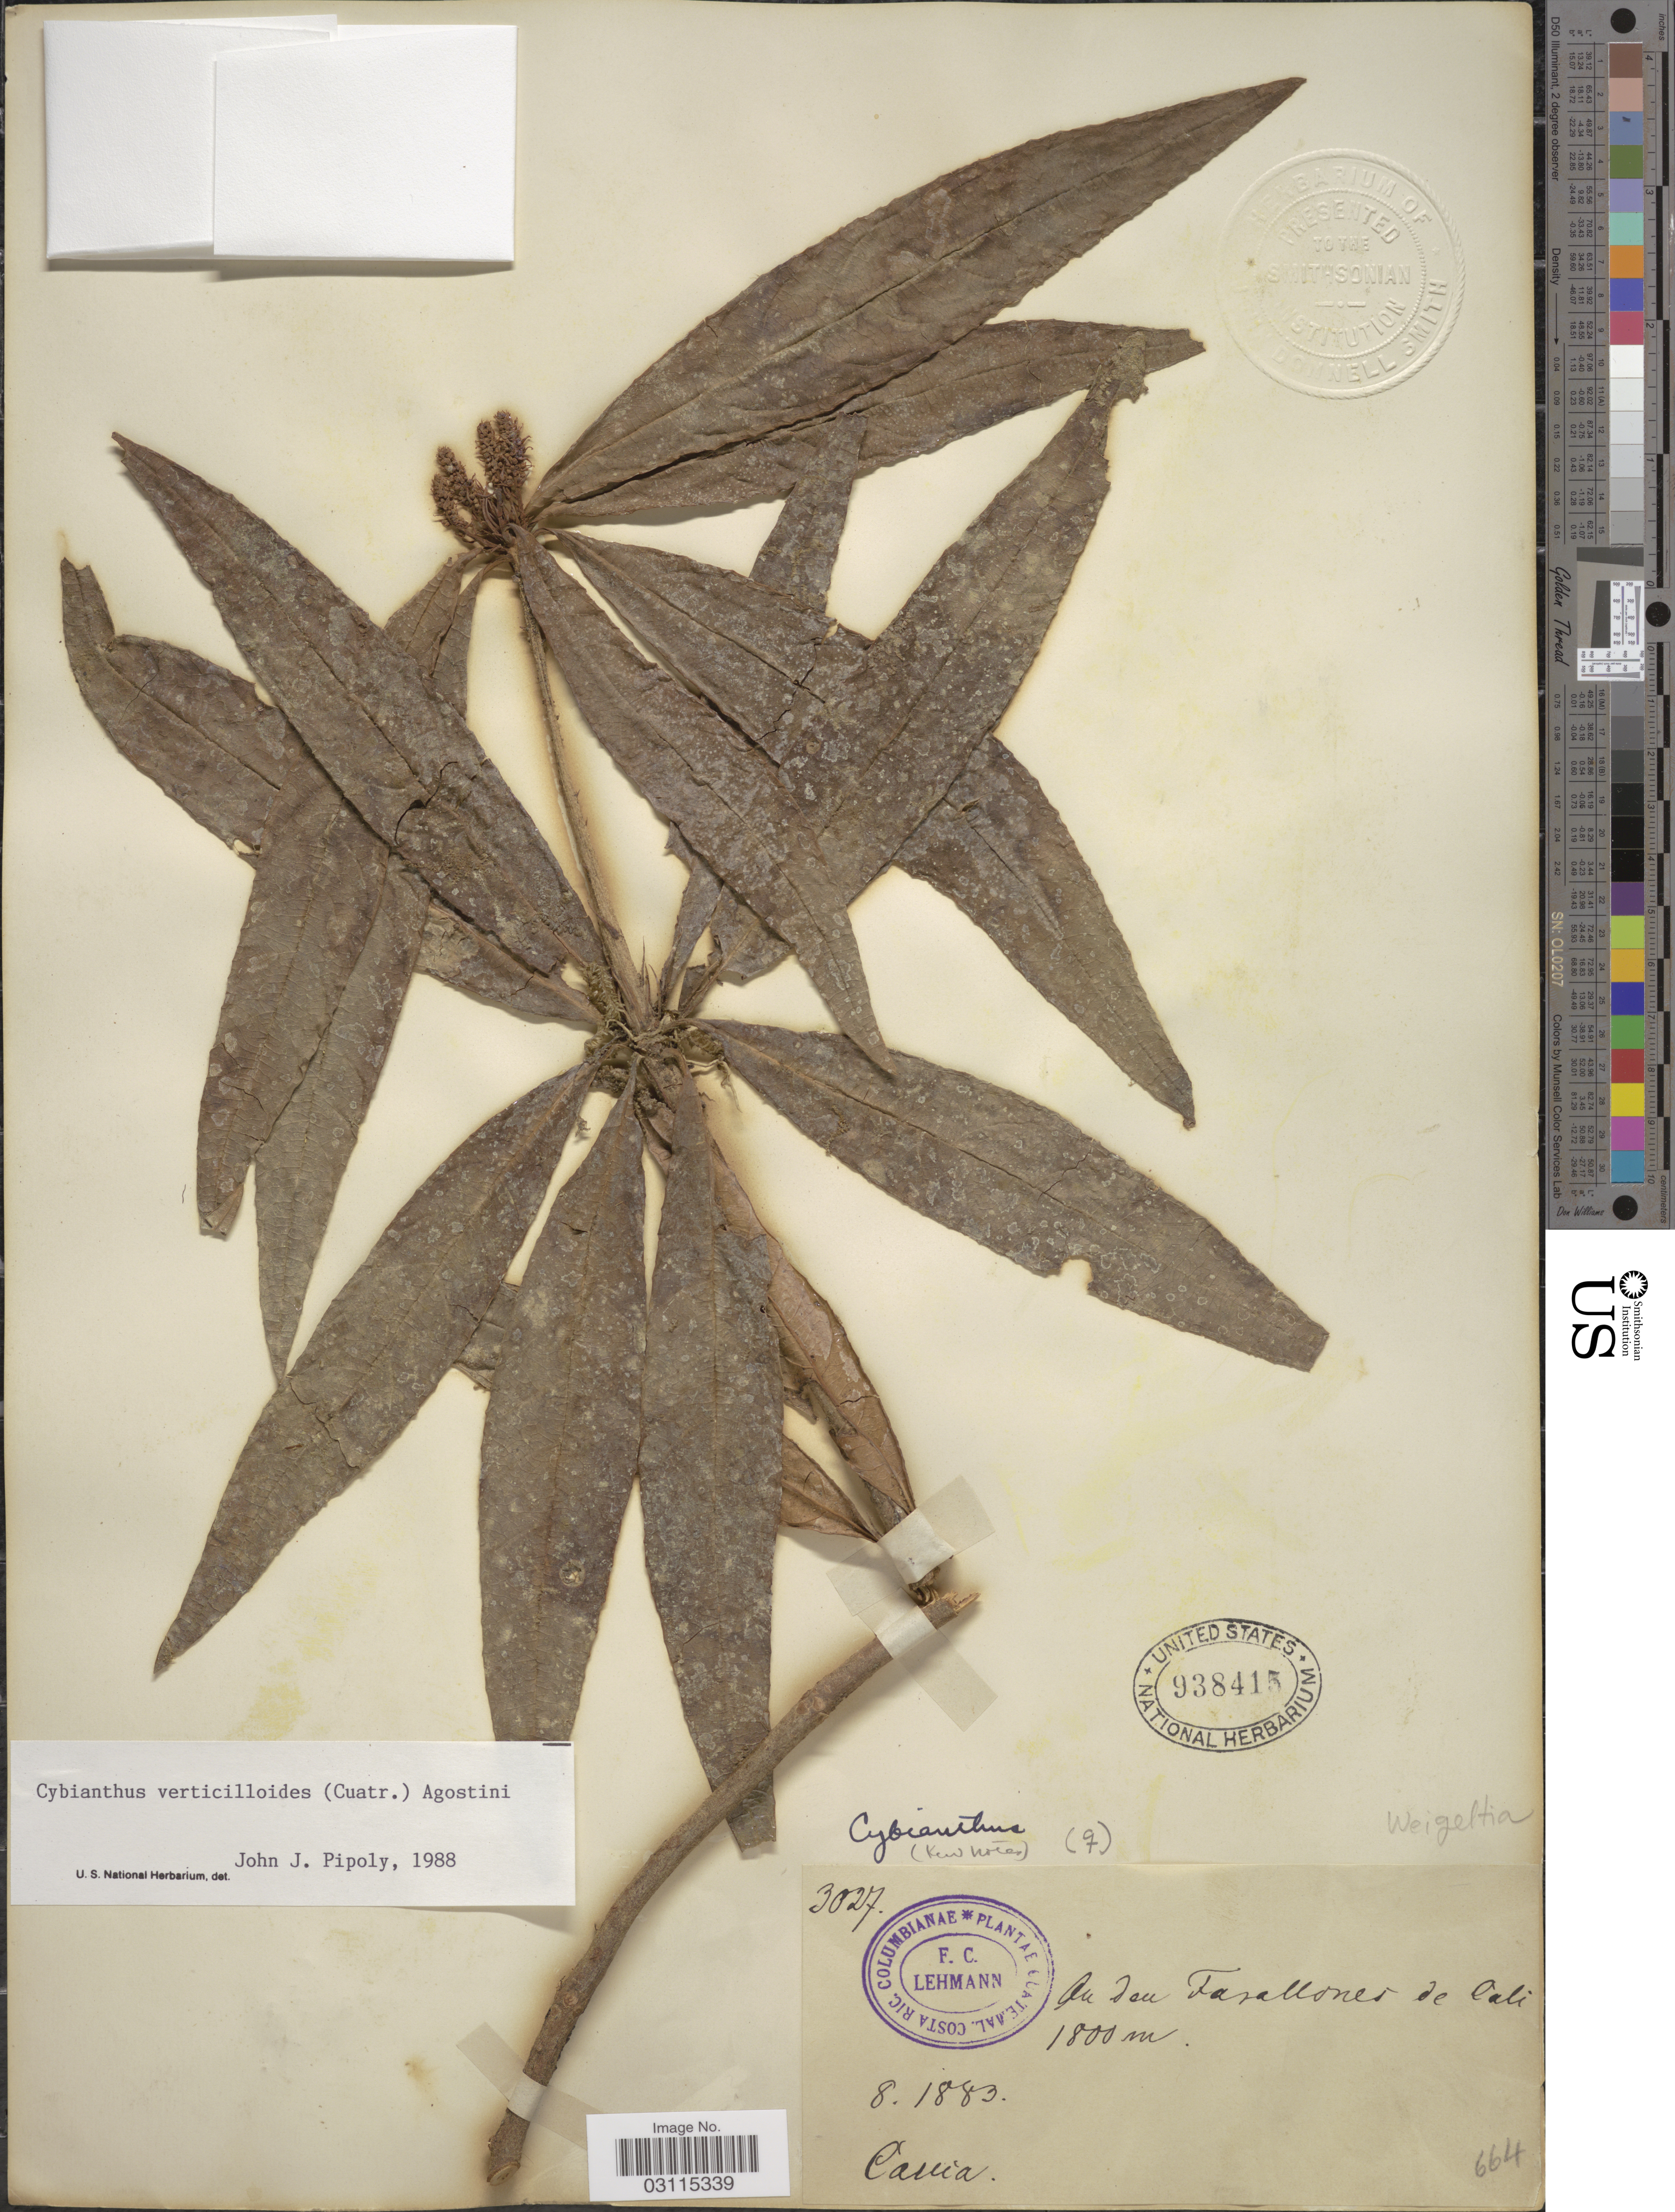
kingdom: Plantae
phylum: Tracheophyta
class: Magnoliopsida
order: Ericales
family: Primulaceae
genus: Cybianthus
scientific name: Cybianthus verticilloides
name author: (Cuatrec.) G. Agostini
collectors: F. C. Lehmann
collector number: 3027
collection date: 1883-08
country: Colombia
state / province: Cauca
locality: An den Farallones de Cali.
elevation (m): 1800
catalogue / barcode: US 938415